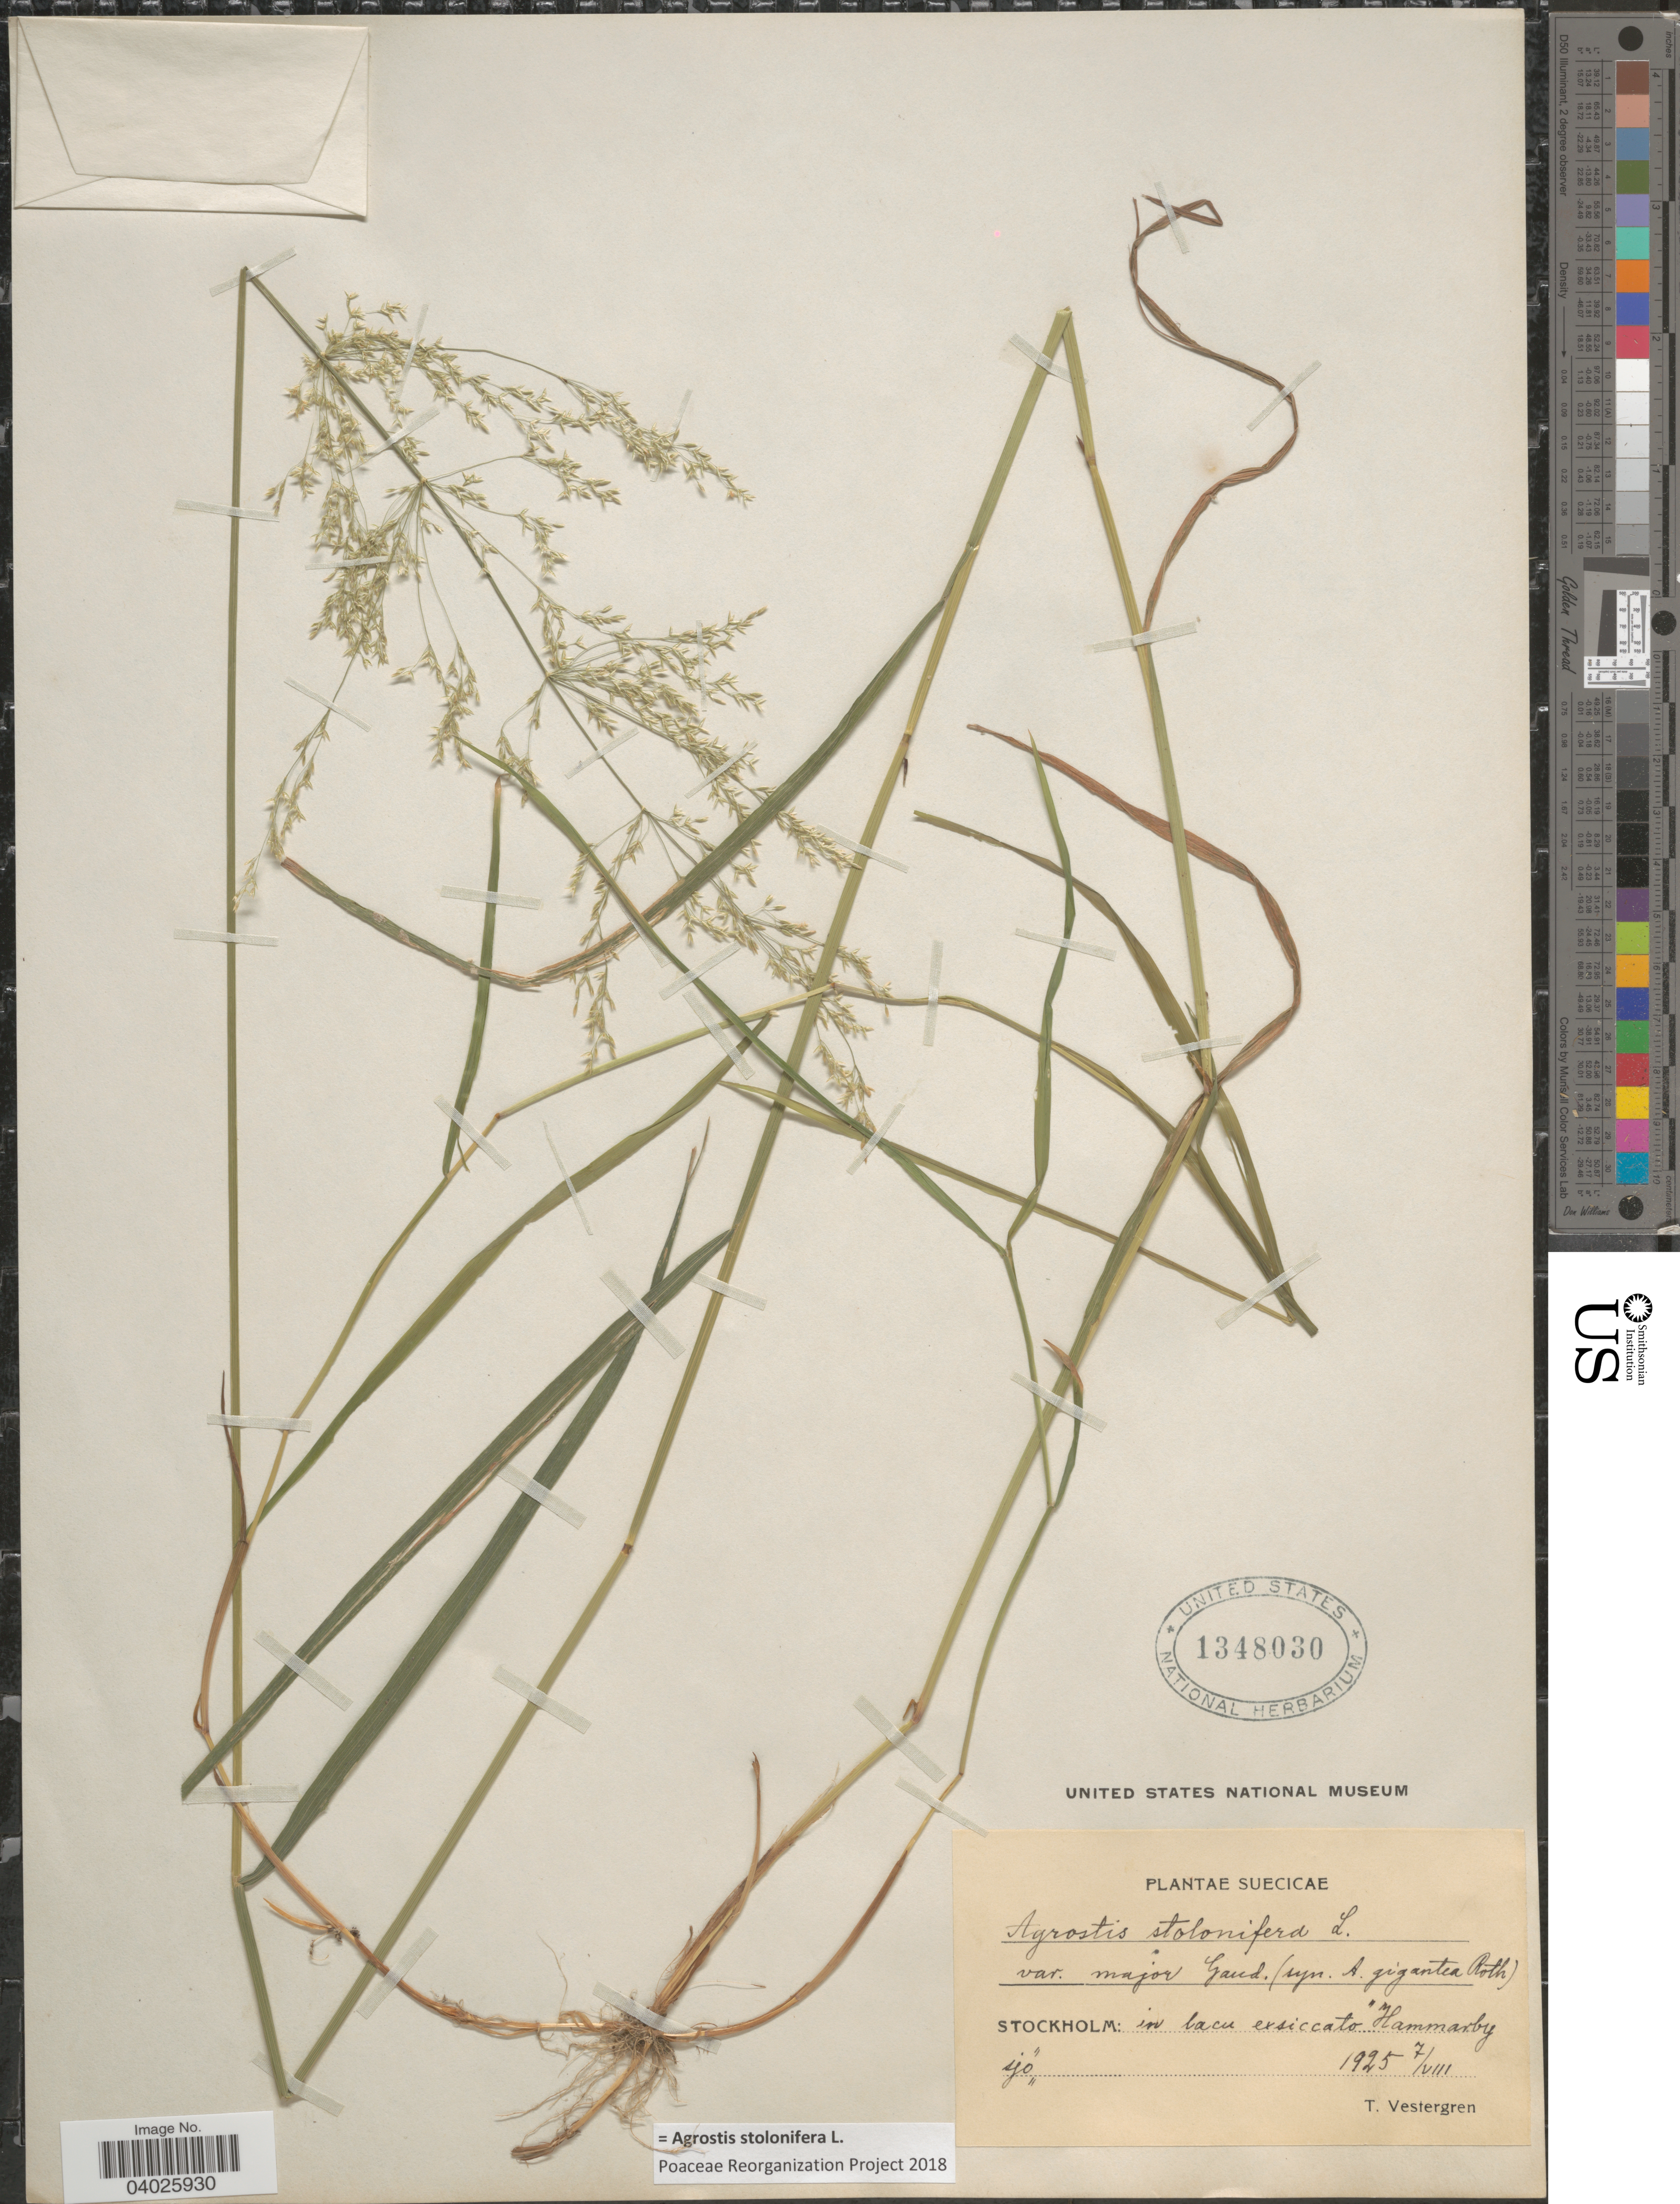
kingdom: Plantae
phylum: Tracheophyta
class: Liliopsida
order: Poales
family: Poaceae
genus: Agrostis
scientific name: Agrostis stolonifera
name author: L.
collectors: T. Vestergren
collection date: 1925-08-07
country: Sweden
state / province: Stockholm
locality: Suecicae. Stockholm: in lacu exsiccato "Hammarby sjo".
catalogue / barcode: US 1348030